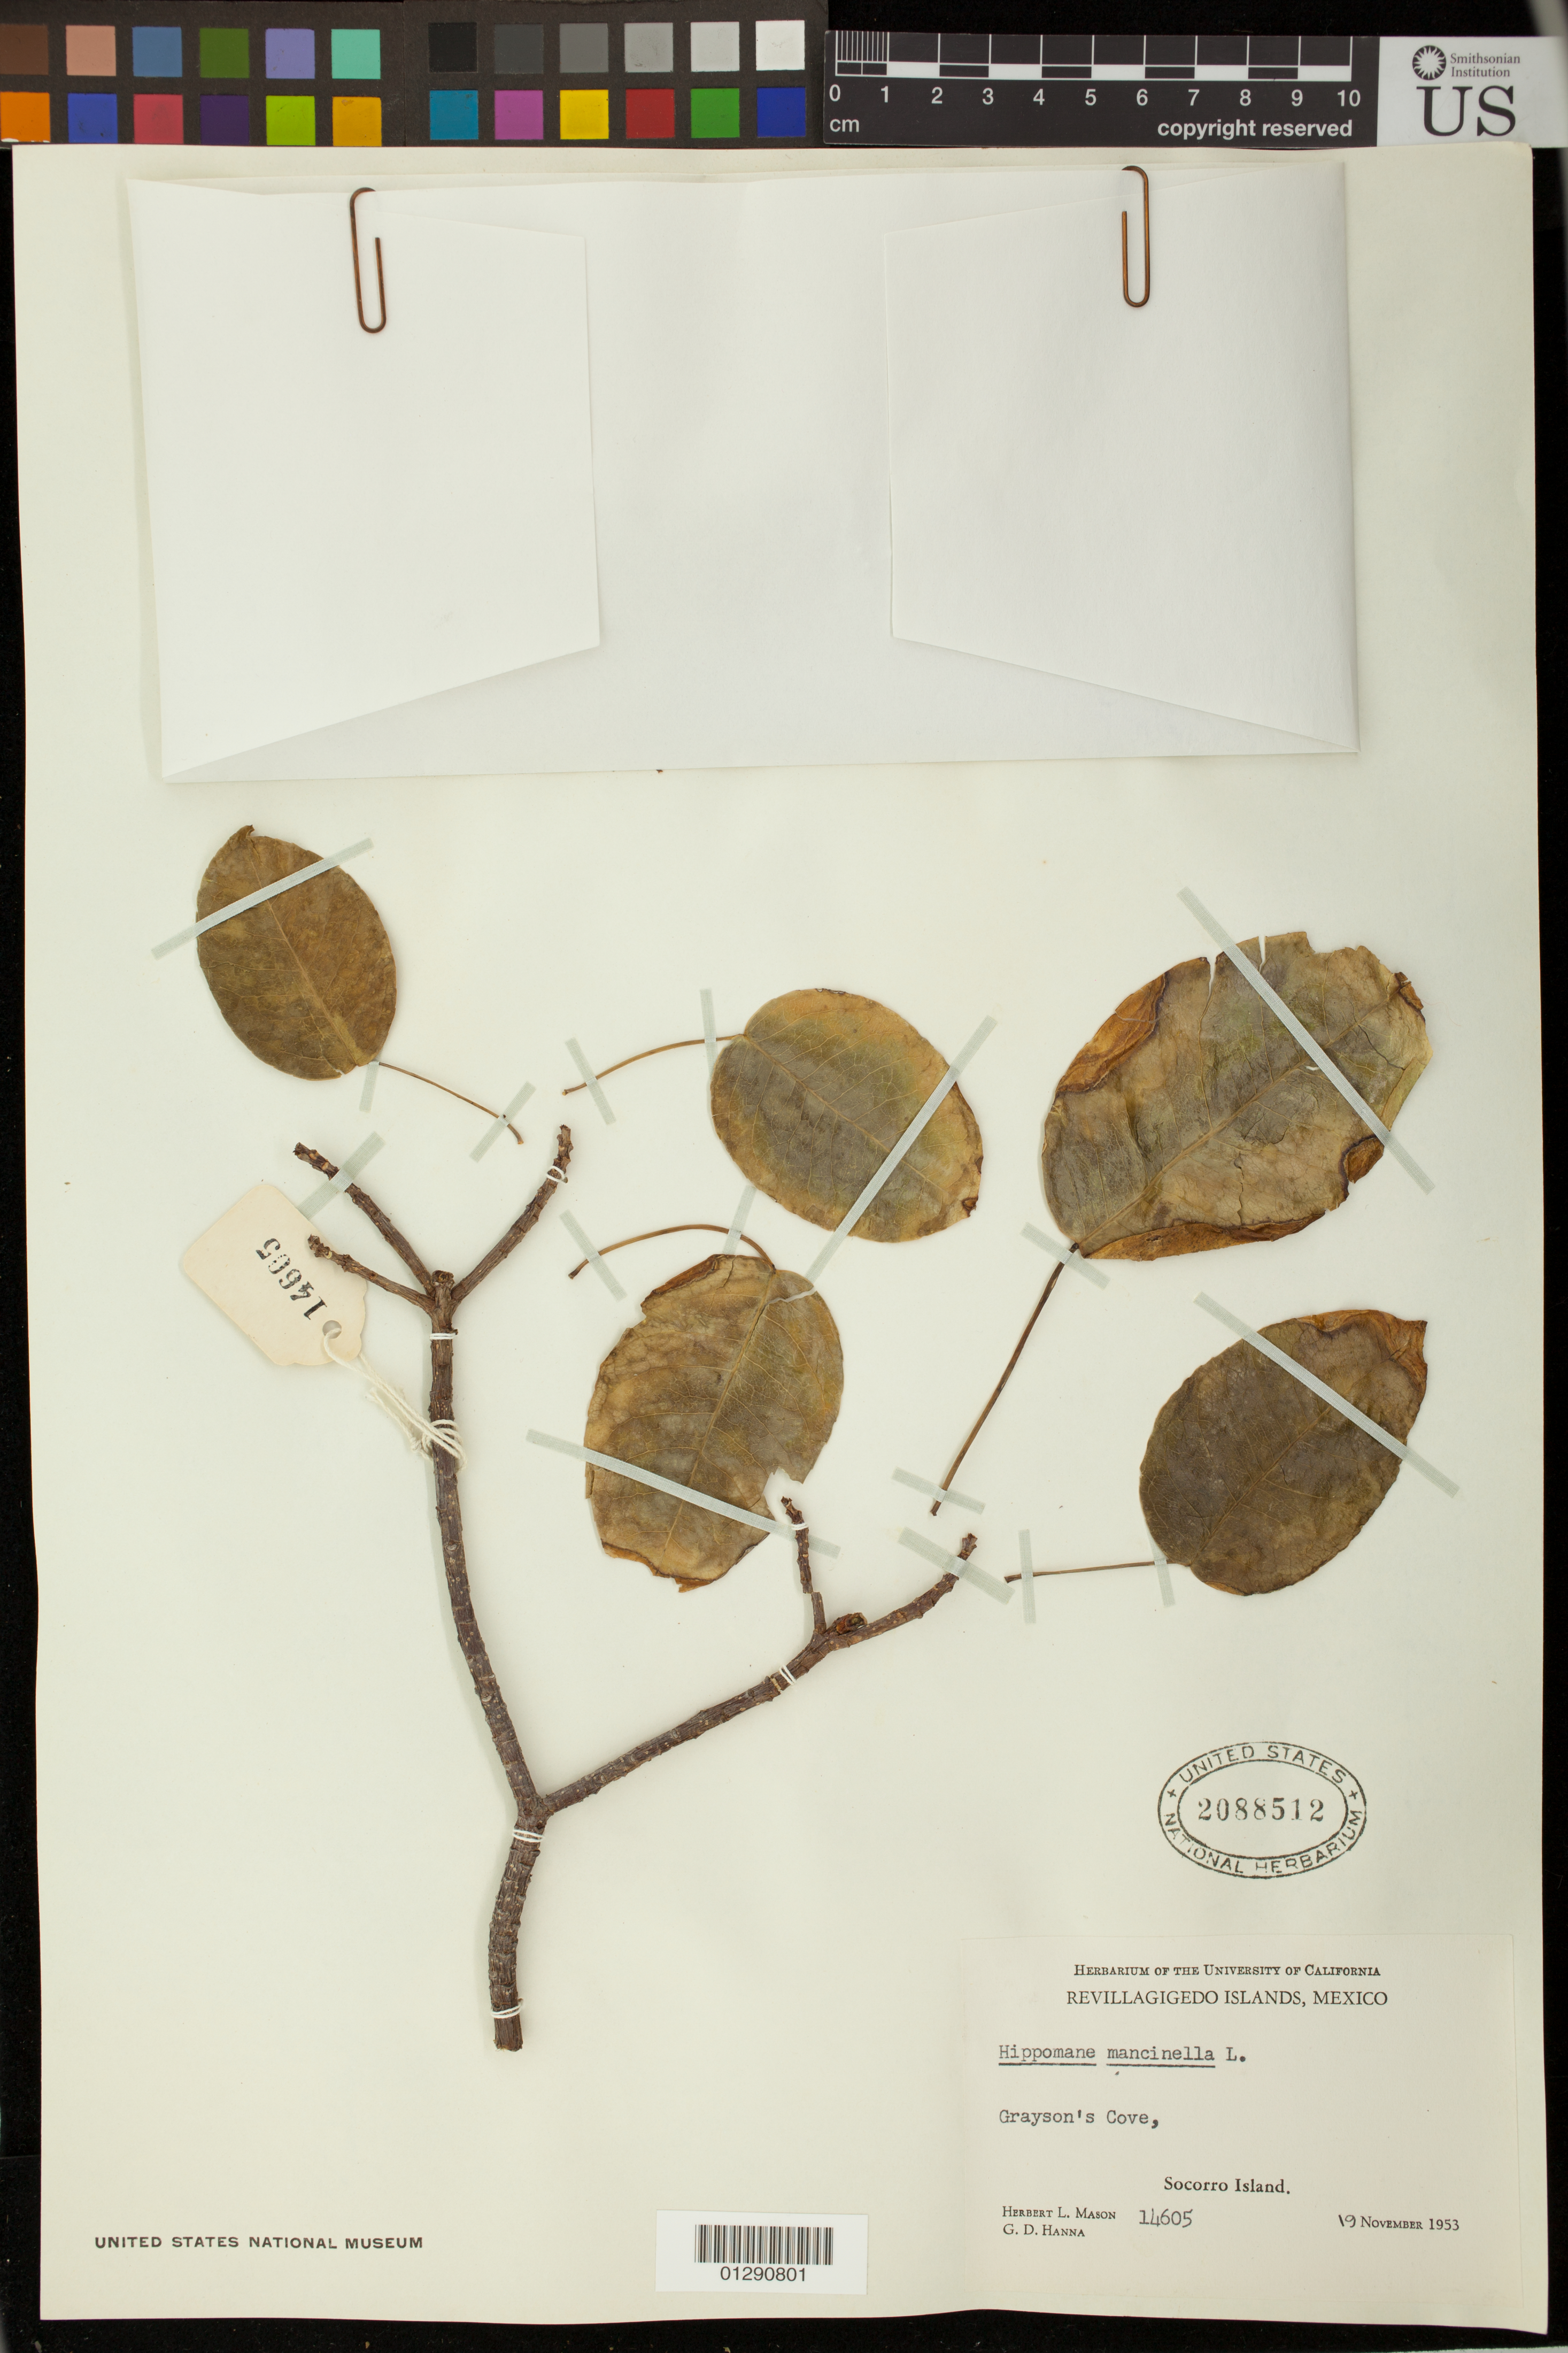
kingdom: Plantae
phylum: Tracheophyta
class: Magnoliopsida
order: Malpighiales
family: Euphorbiaceae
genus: Hippomane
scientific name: Hippomane mancinella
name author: L.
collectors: H. L. Mason & G. D. Hanna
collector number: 14605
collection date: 1953-11-09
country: Mexico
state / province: Colima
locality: Grayson's Cove, Socorro Island.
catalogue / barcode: US 2088512